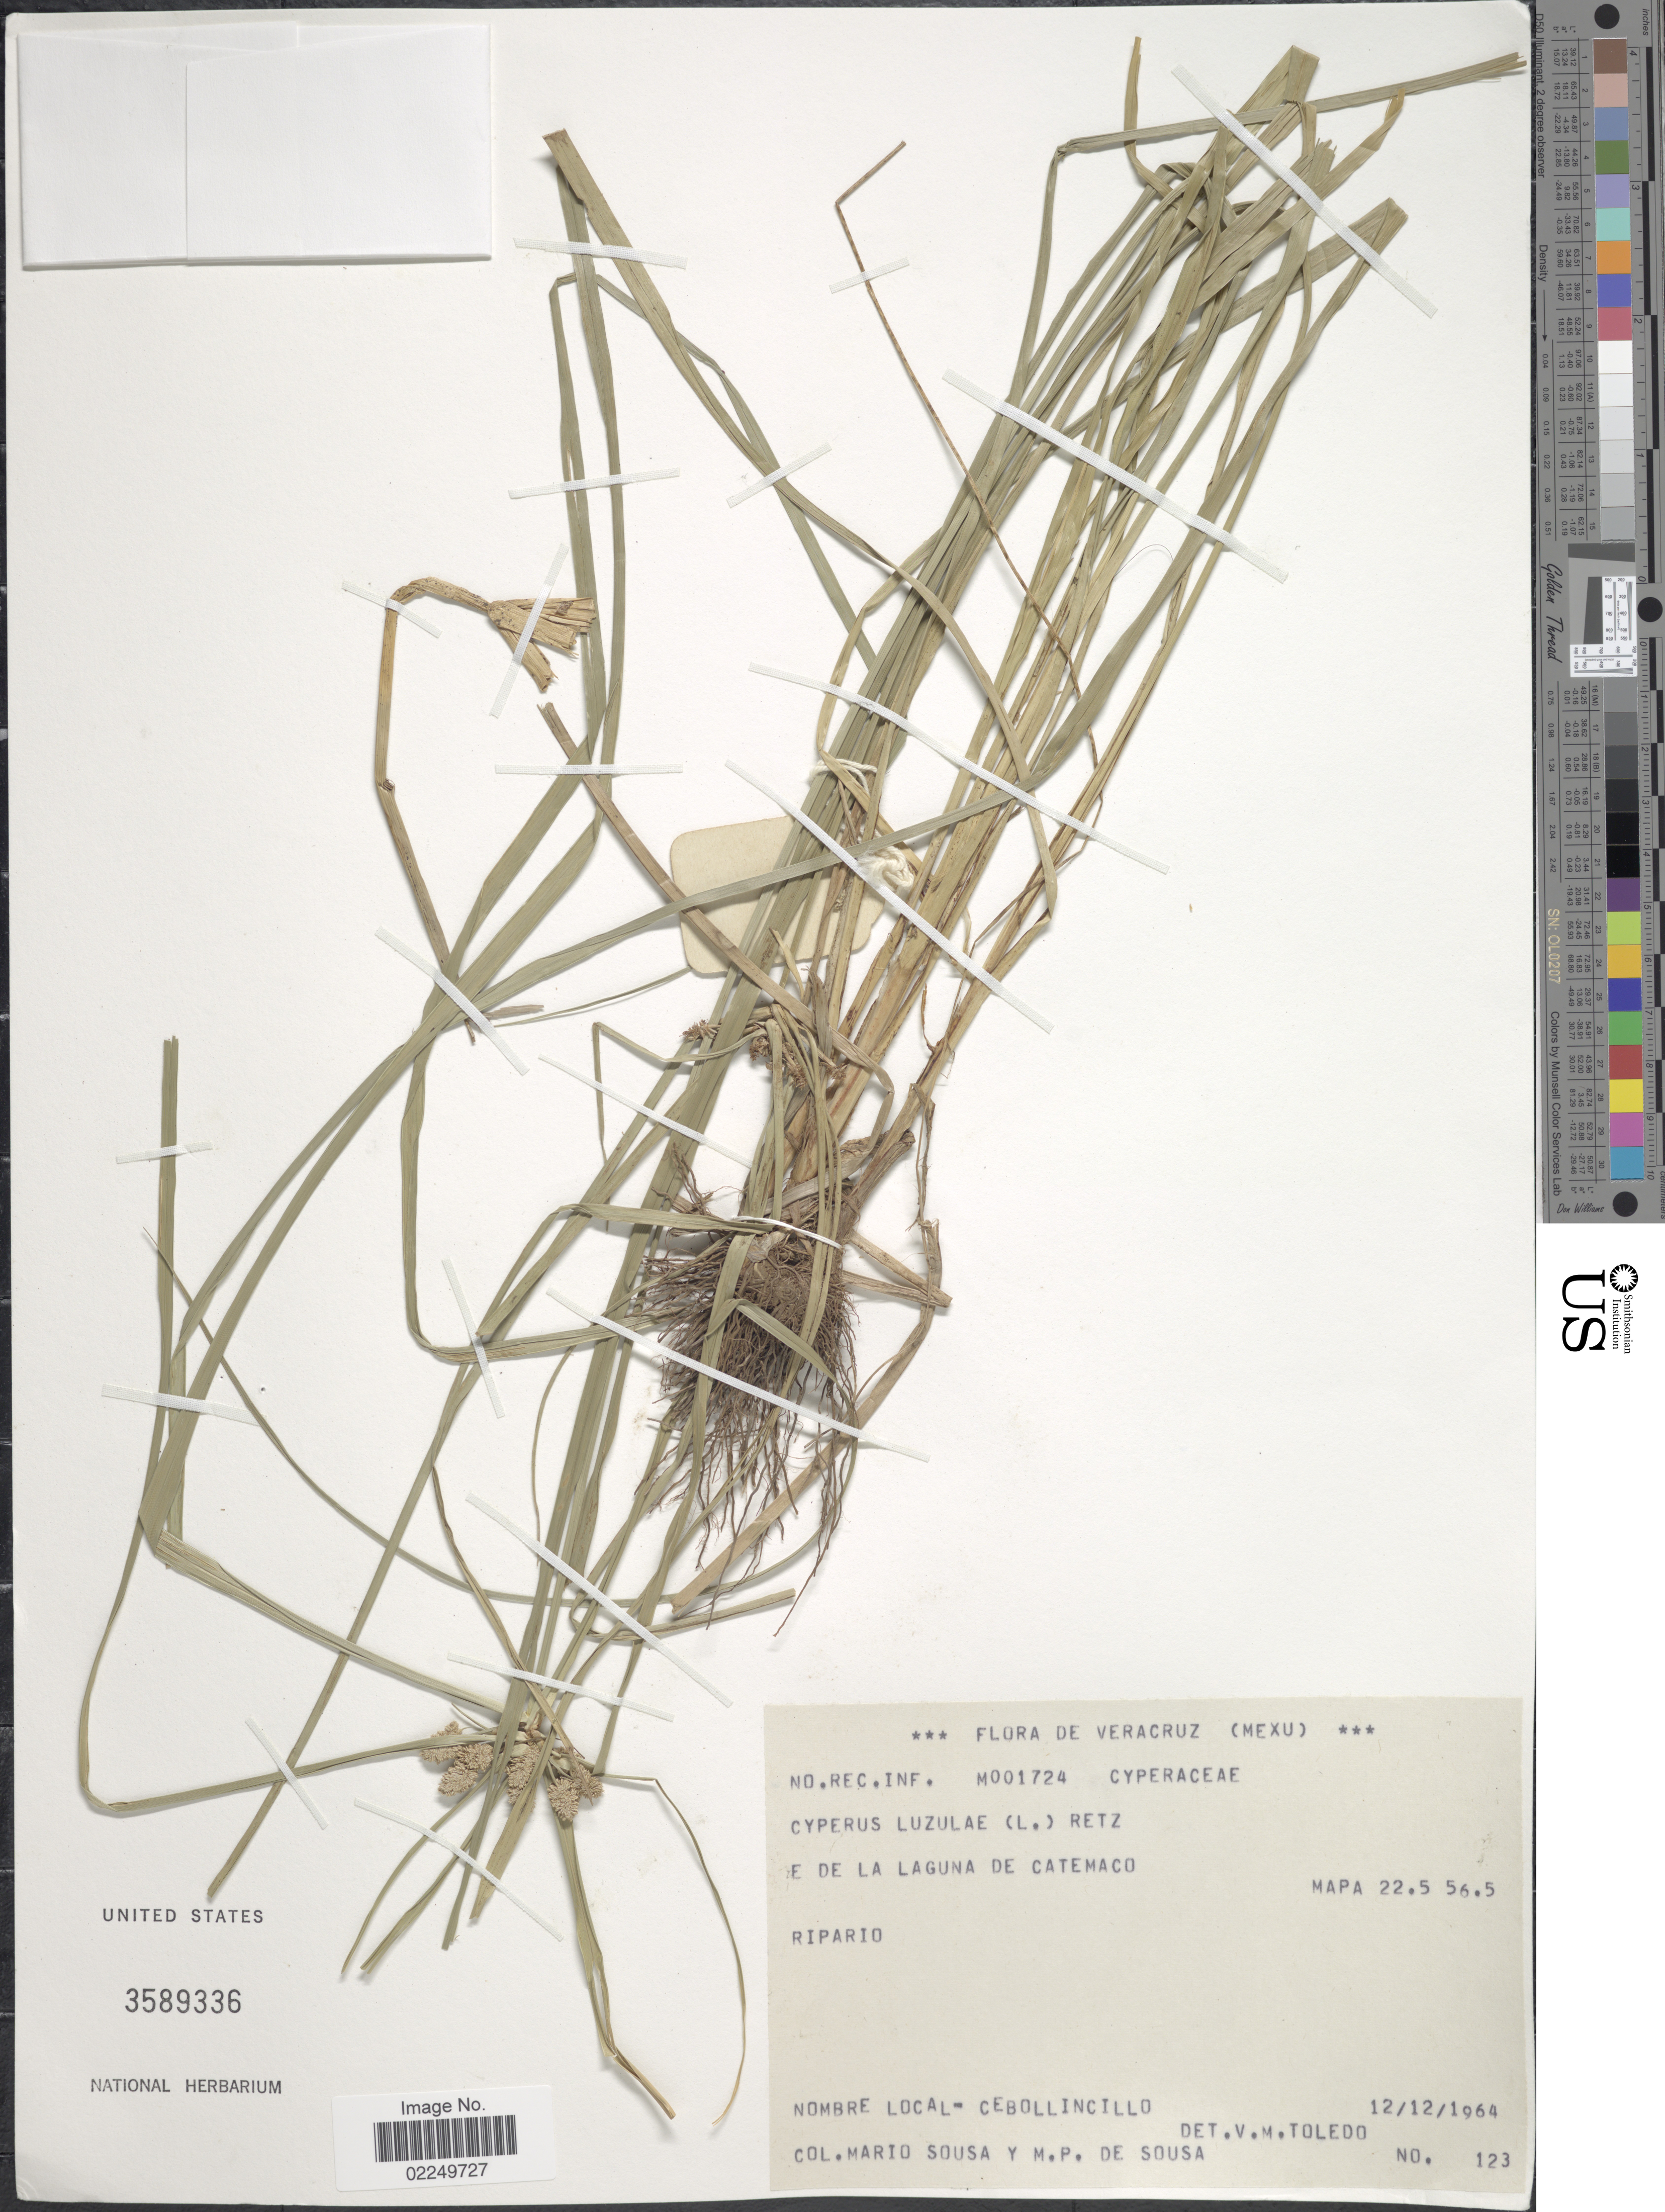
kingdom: Plantae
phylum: Tracheophyta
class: Liliopsida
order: Poales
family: Cyperaceae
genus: Cyperus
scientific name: Cyperus luzulae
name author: (L.) Rottb. ex Retz.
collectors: M. Sousa S. & M. Sousa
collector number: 123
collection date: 1964-12-12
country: Mexico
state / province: Veracruz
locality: Veracruz (Mexico), De La Laguna de Catemaco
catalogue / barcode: US 3589336